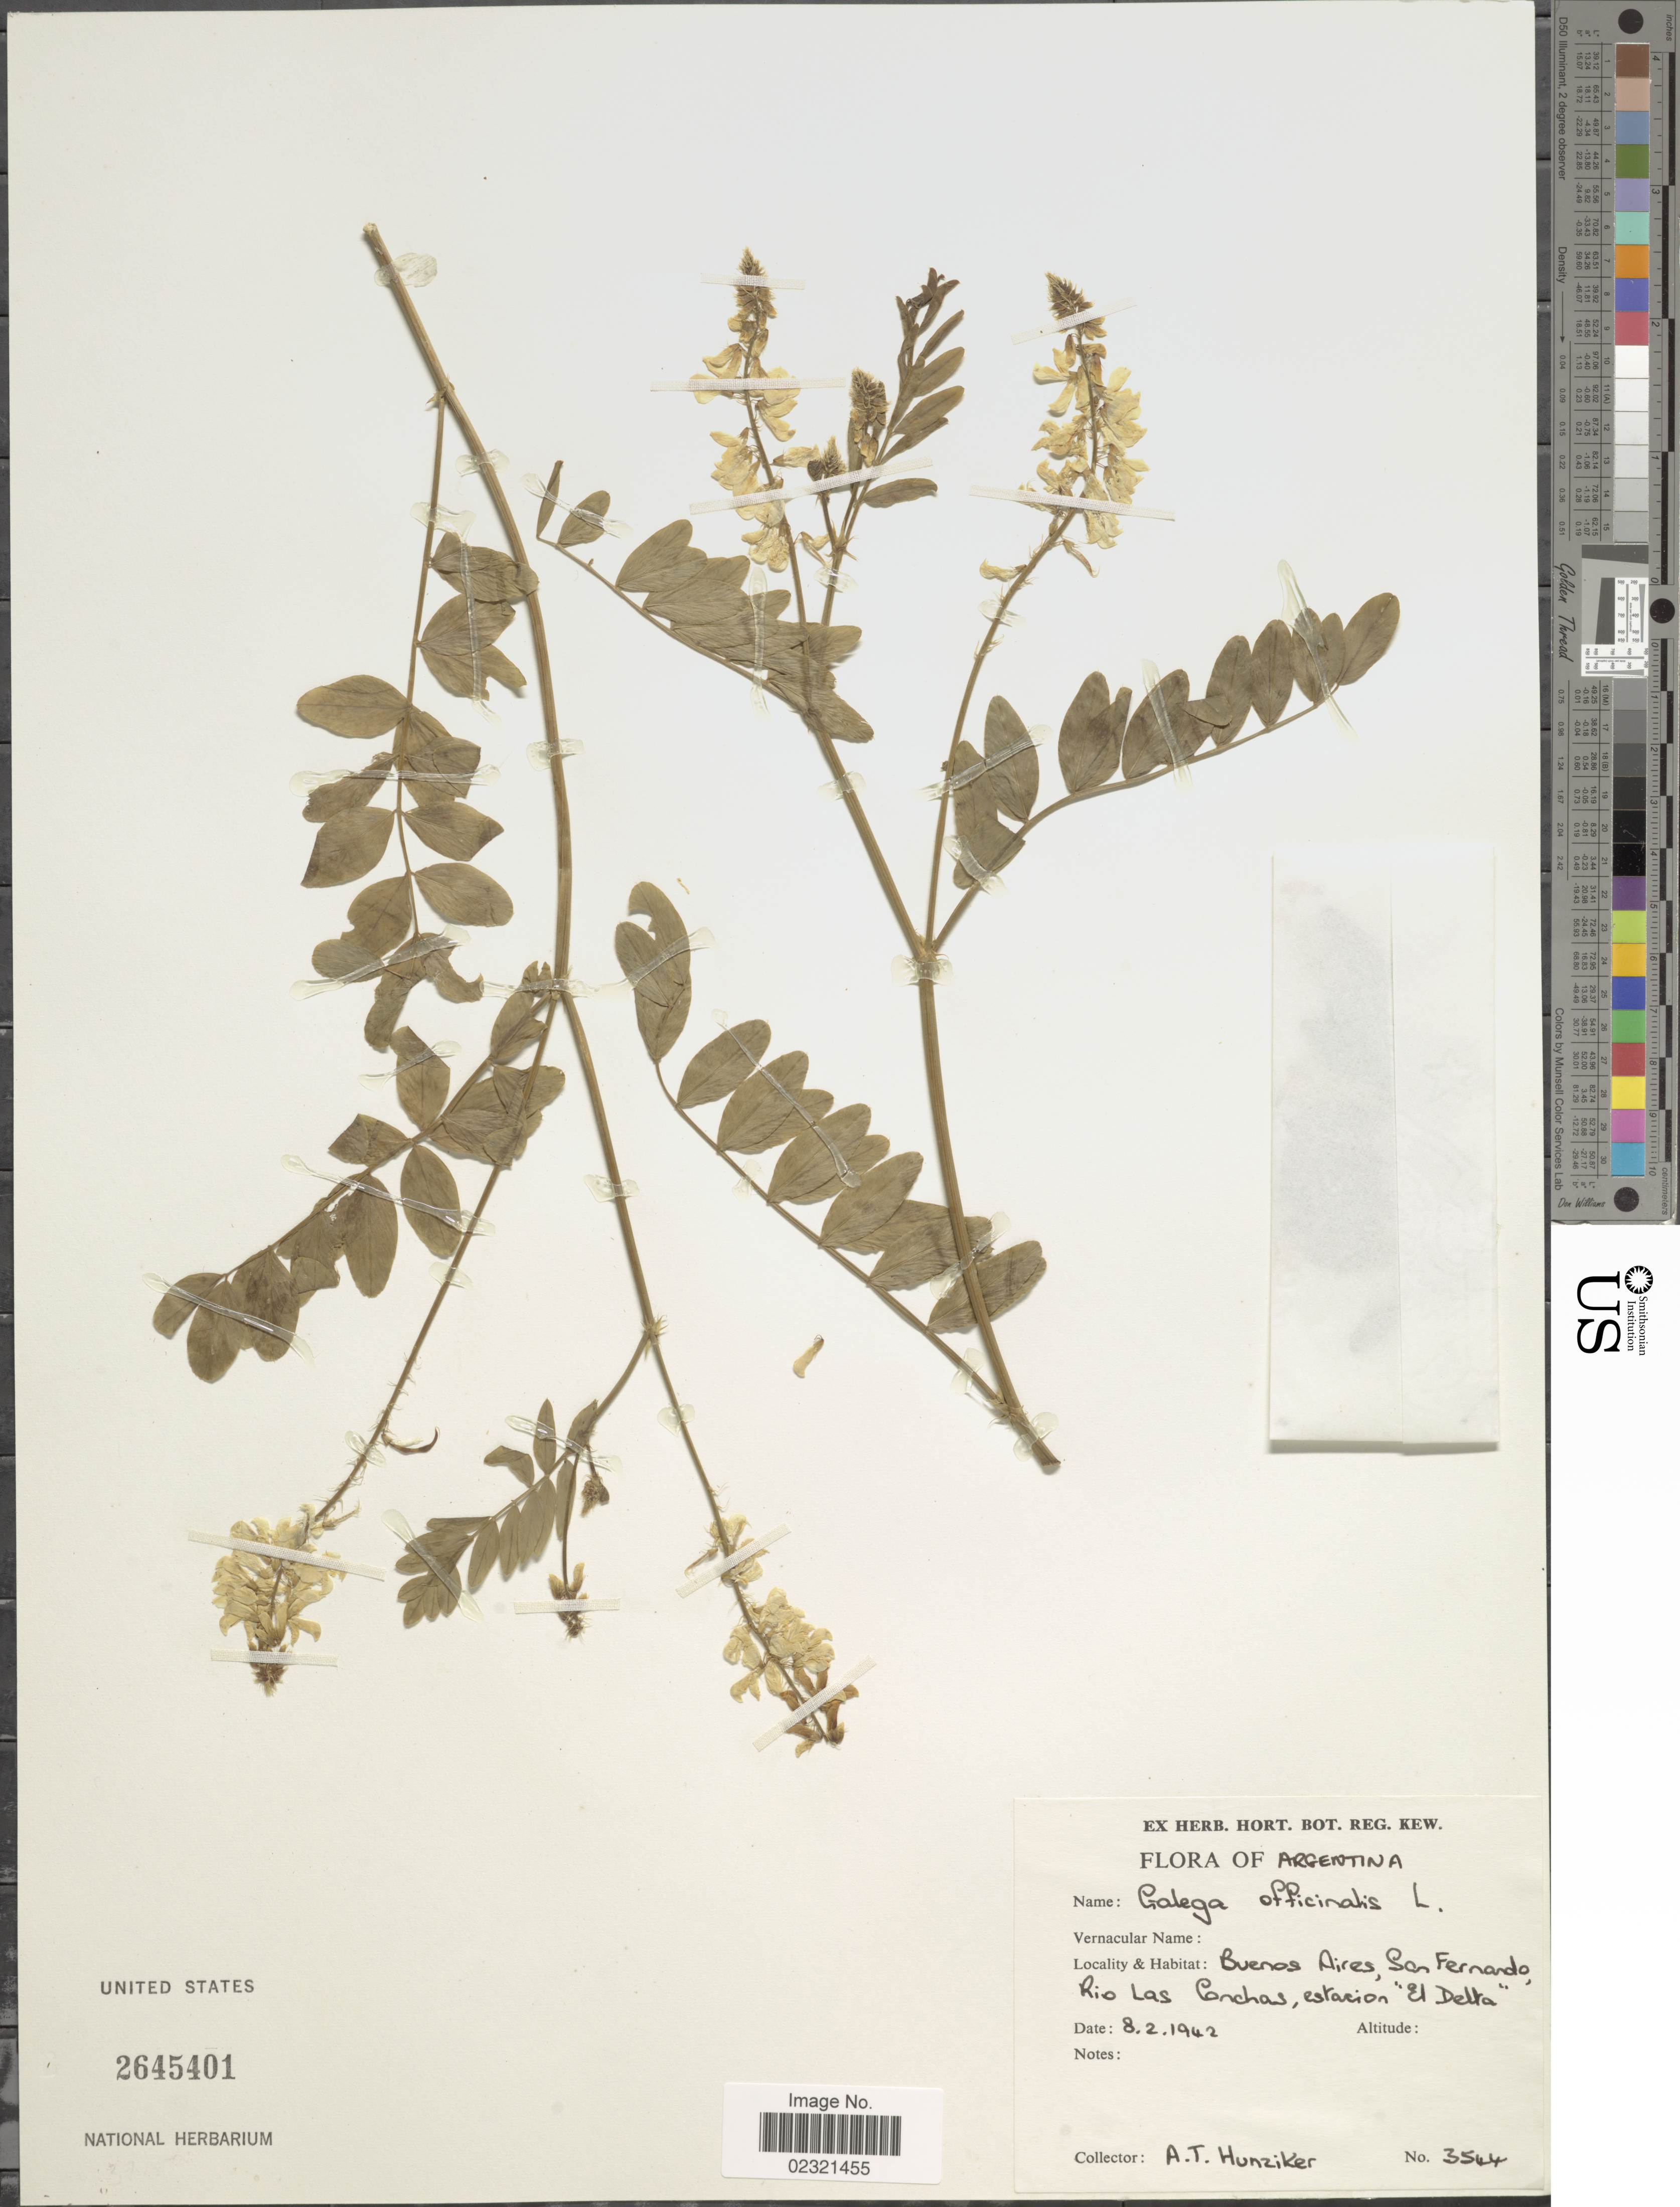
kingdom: Plantae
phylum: Tracheophyta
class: Magnoliopsida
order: Fabales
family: Fabaceae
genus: Galega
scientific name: Galega officinalis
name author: L.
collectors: A. T. Hunziker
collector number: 3544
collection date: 1942-02-08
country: Argentina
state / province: Buenos Aires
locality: Buenas Aires, San Fernando, Rio Las Conchas, estacion "El Delta".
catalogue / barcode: US 2645401